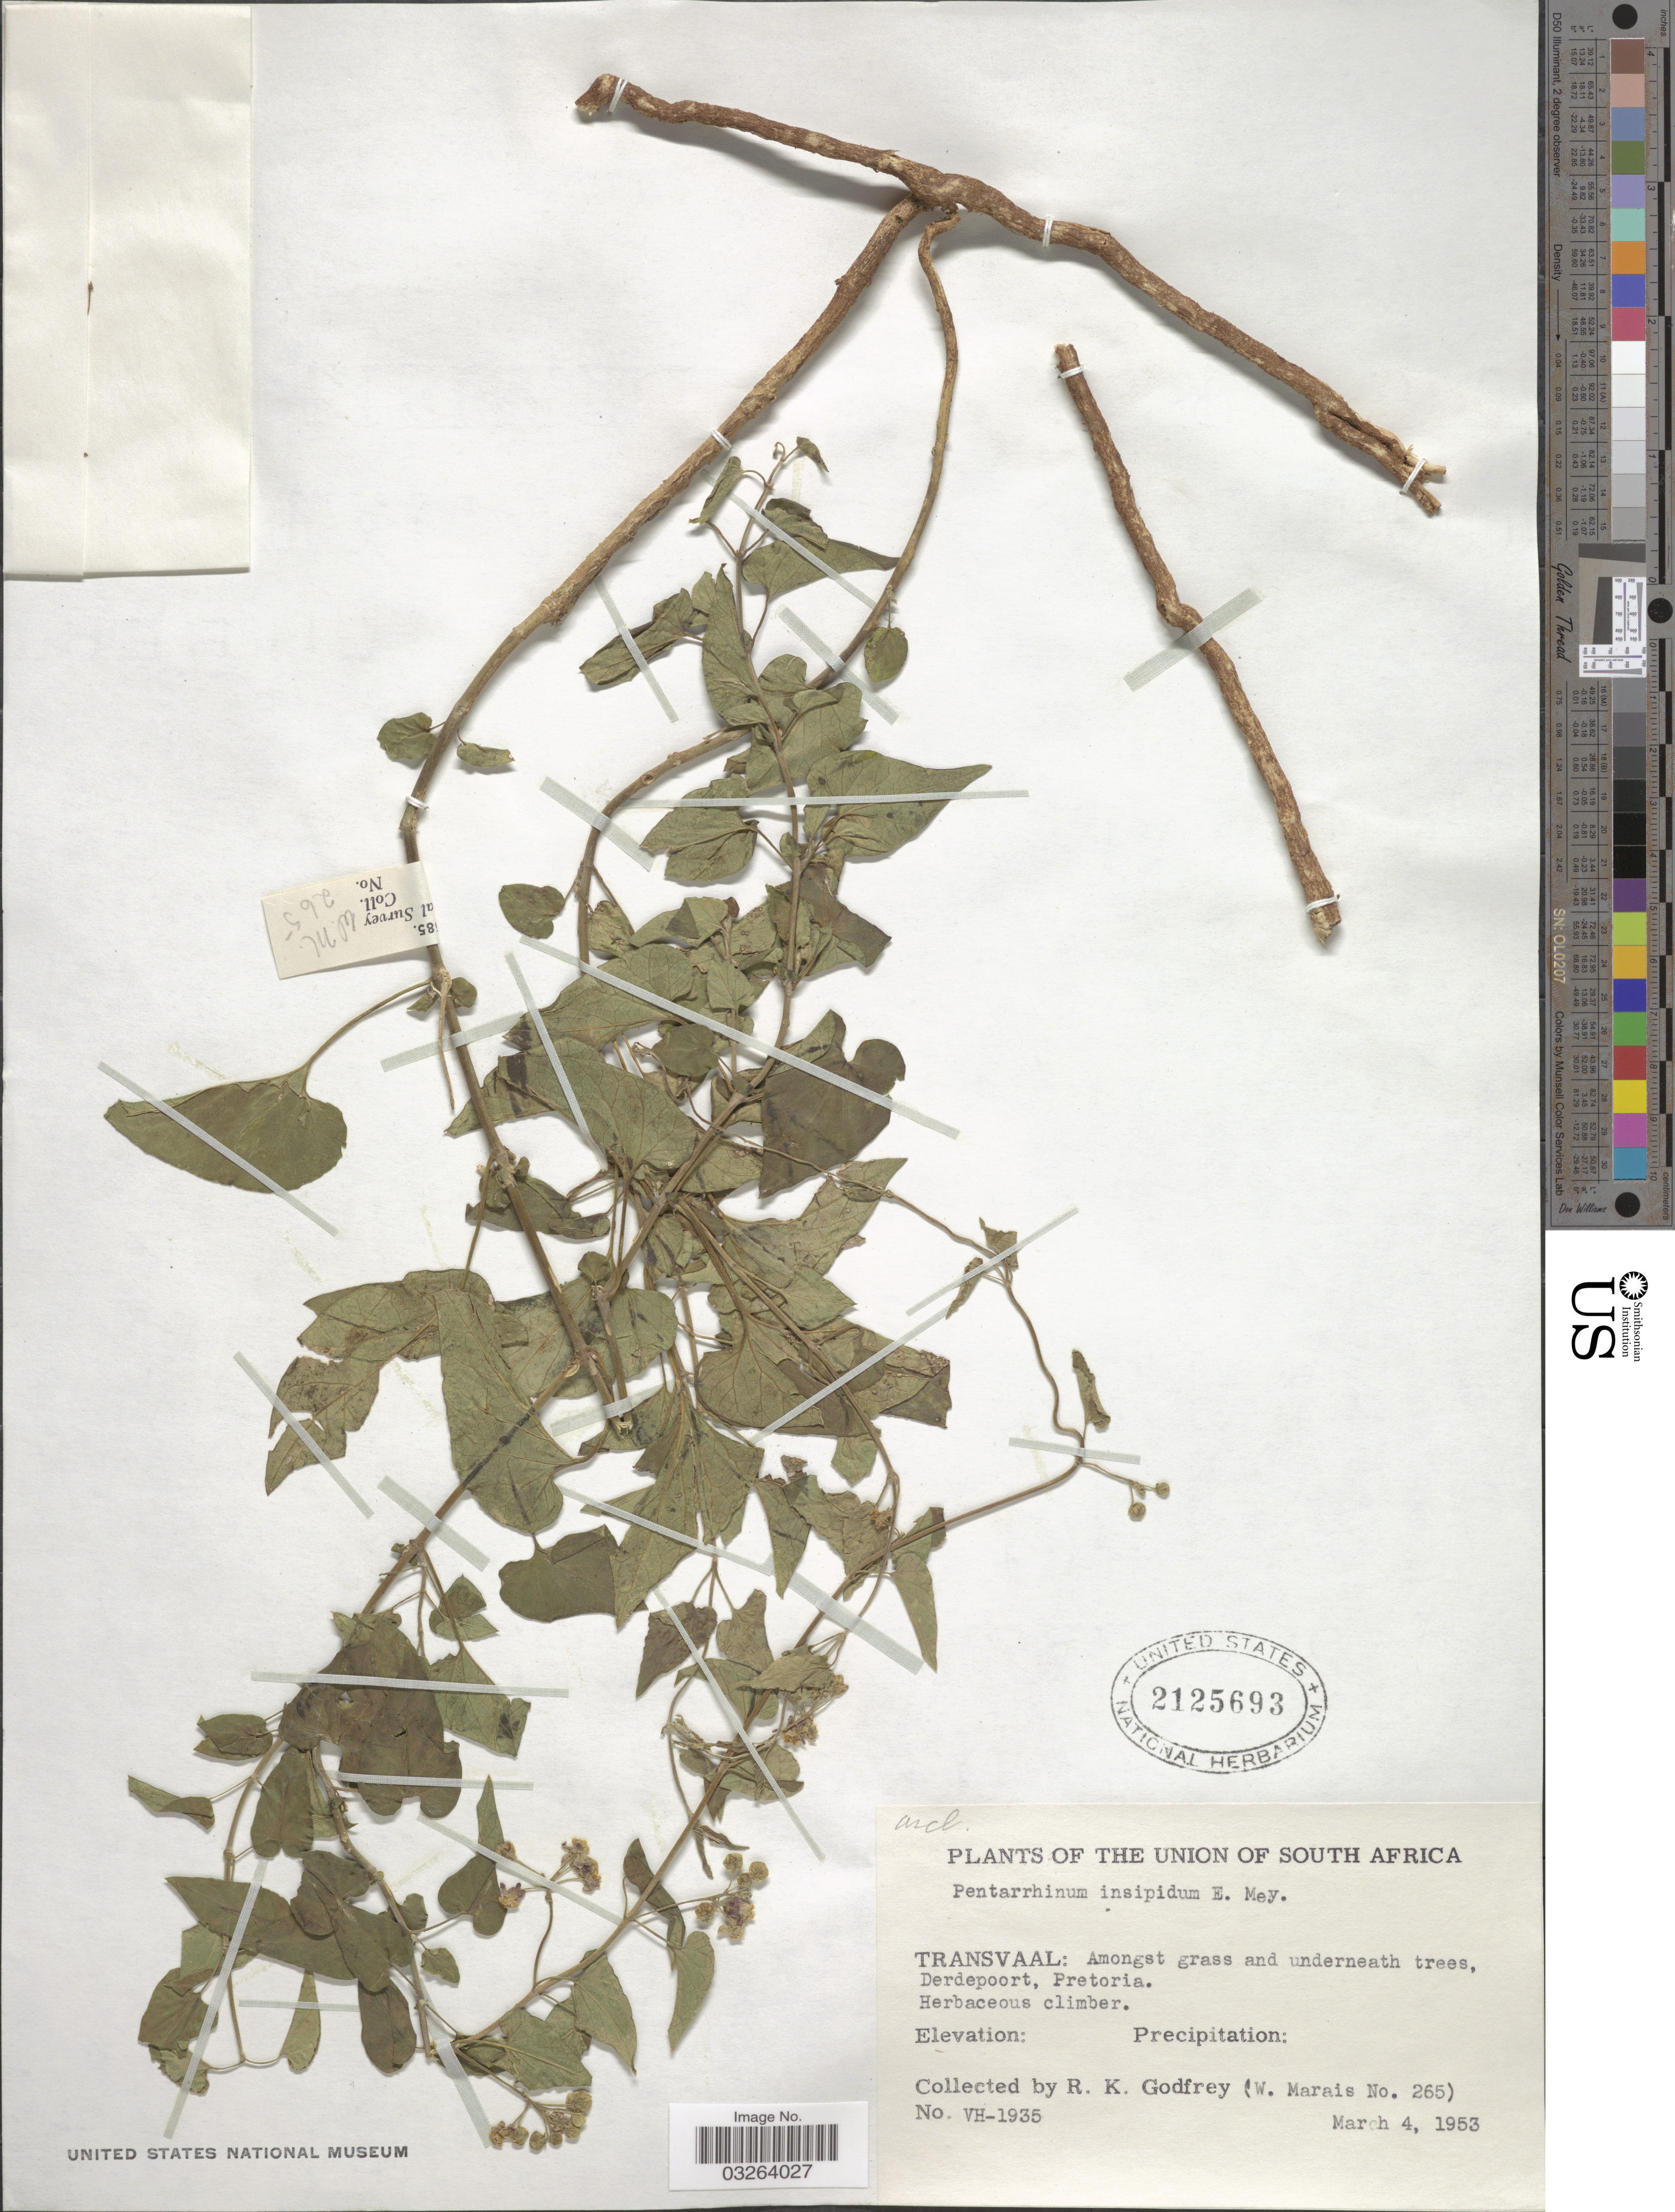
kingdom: Plantae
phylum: Tracheophyta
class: Magnoliopsida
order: Gentianales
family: Apocynaceae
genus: Pentarrhinum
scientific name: Pentarrhinum insipidum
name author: E. Mey.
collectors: R. K. Godfrey & W. Marais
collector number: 265/VH-1935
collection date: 1953-03-04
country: South Africa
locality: The Union of South Africa. Transvaal: Amongst grass and underneath trees, Derdepoort, Pretoria.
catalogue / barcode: US 2125693